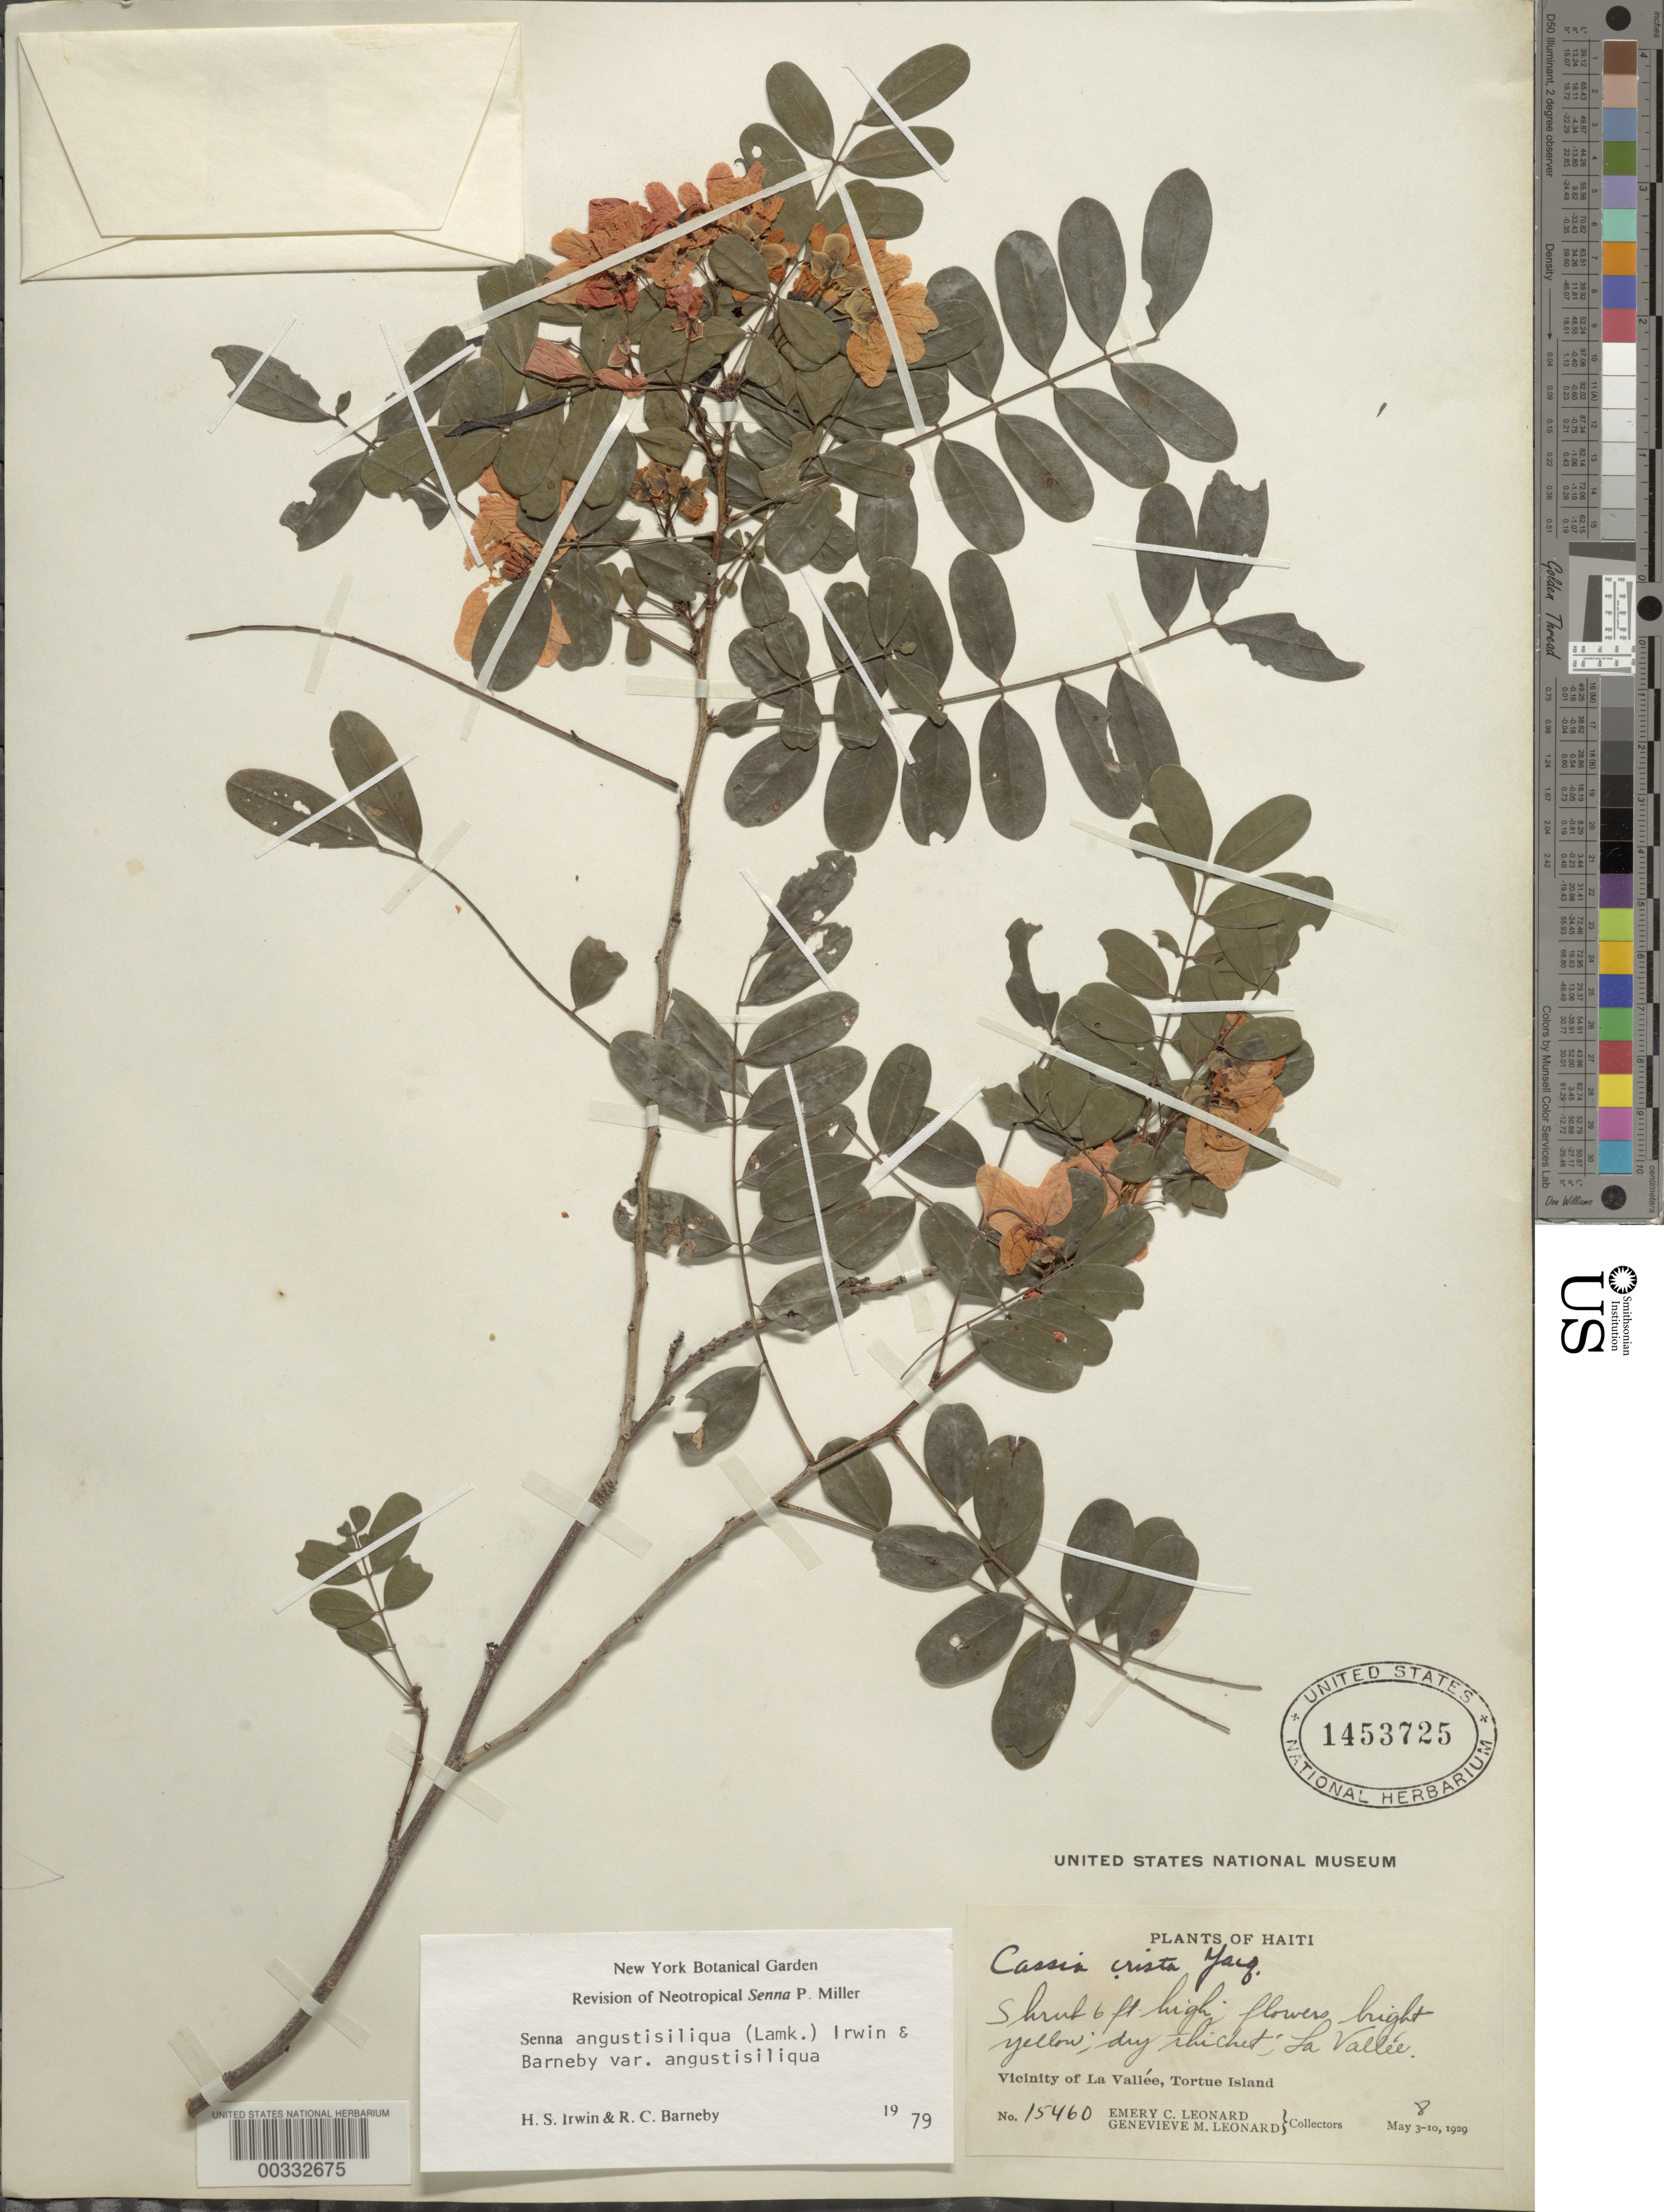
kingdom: Plantae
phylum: Tracheophyta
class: Magnoliopsida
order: Fabales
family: Fabaceae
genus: Senna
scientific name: Senna angustisiliqua var. angustisiliqua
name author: (Lam.) H.S. Irwin & Barneby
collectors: E. C. Leonard & G. M. Leonard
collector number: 15460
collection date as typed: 08 May 1929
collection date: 1929-05-08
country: Haiti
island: Hispaniola Island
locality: La vallee; vicinity of la vallee, tortue island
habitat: Dry thicket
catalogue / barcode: US 1453725